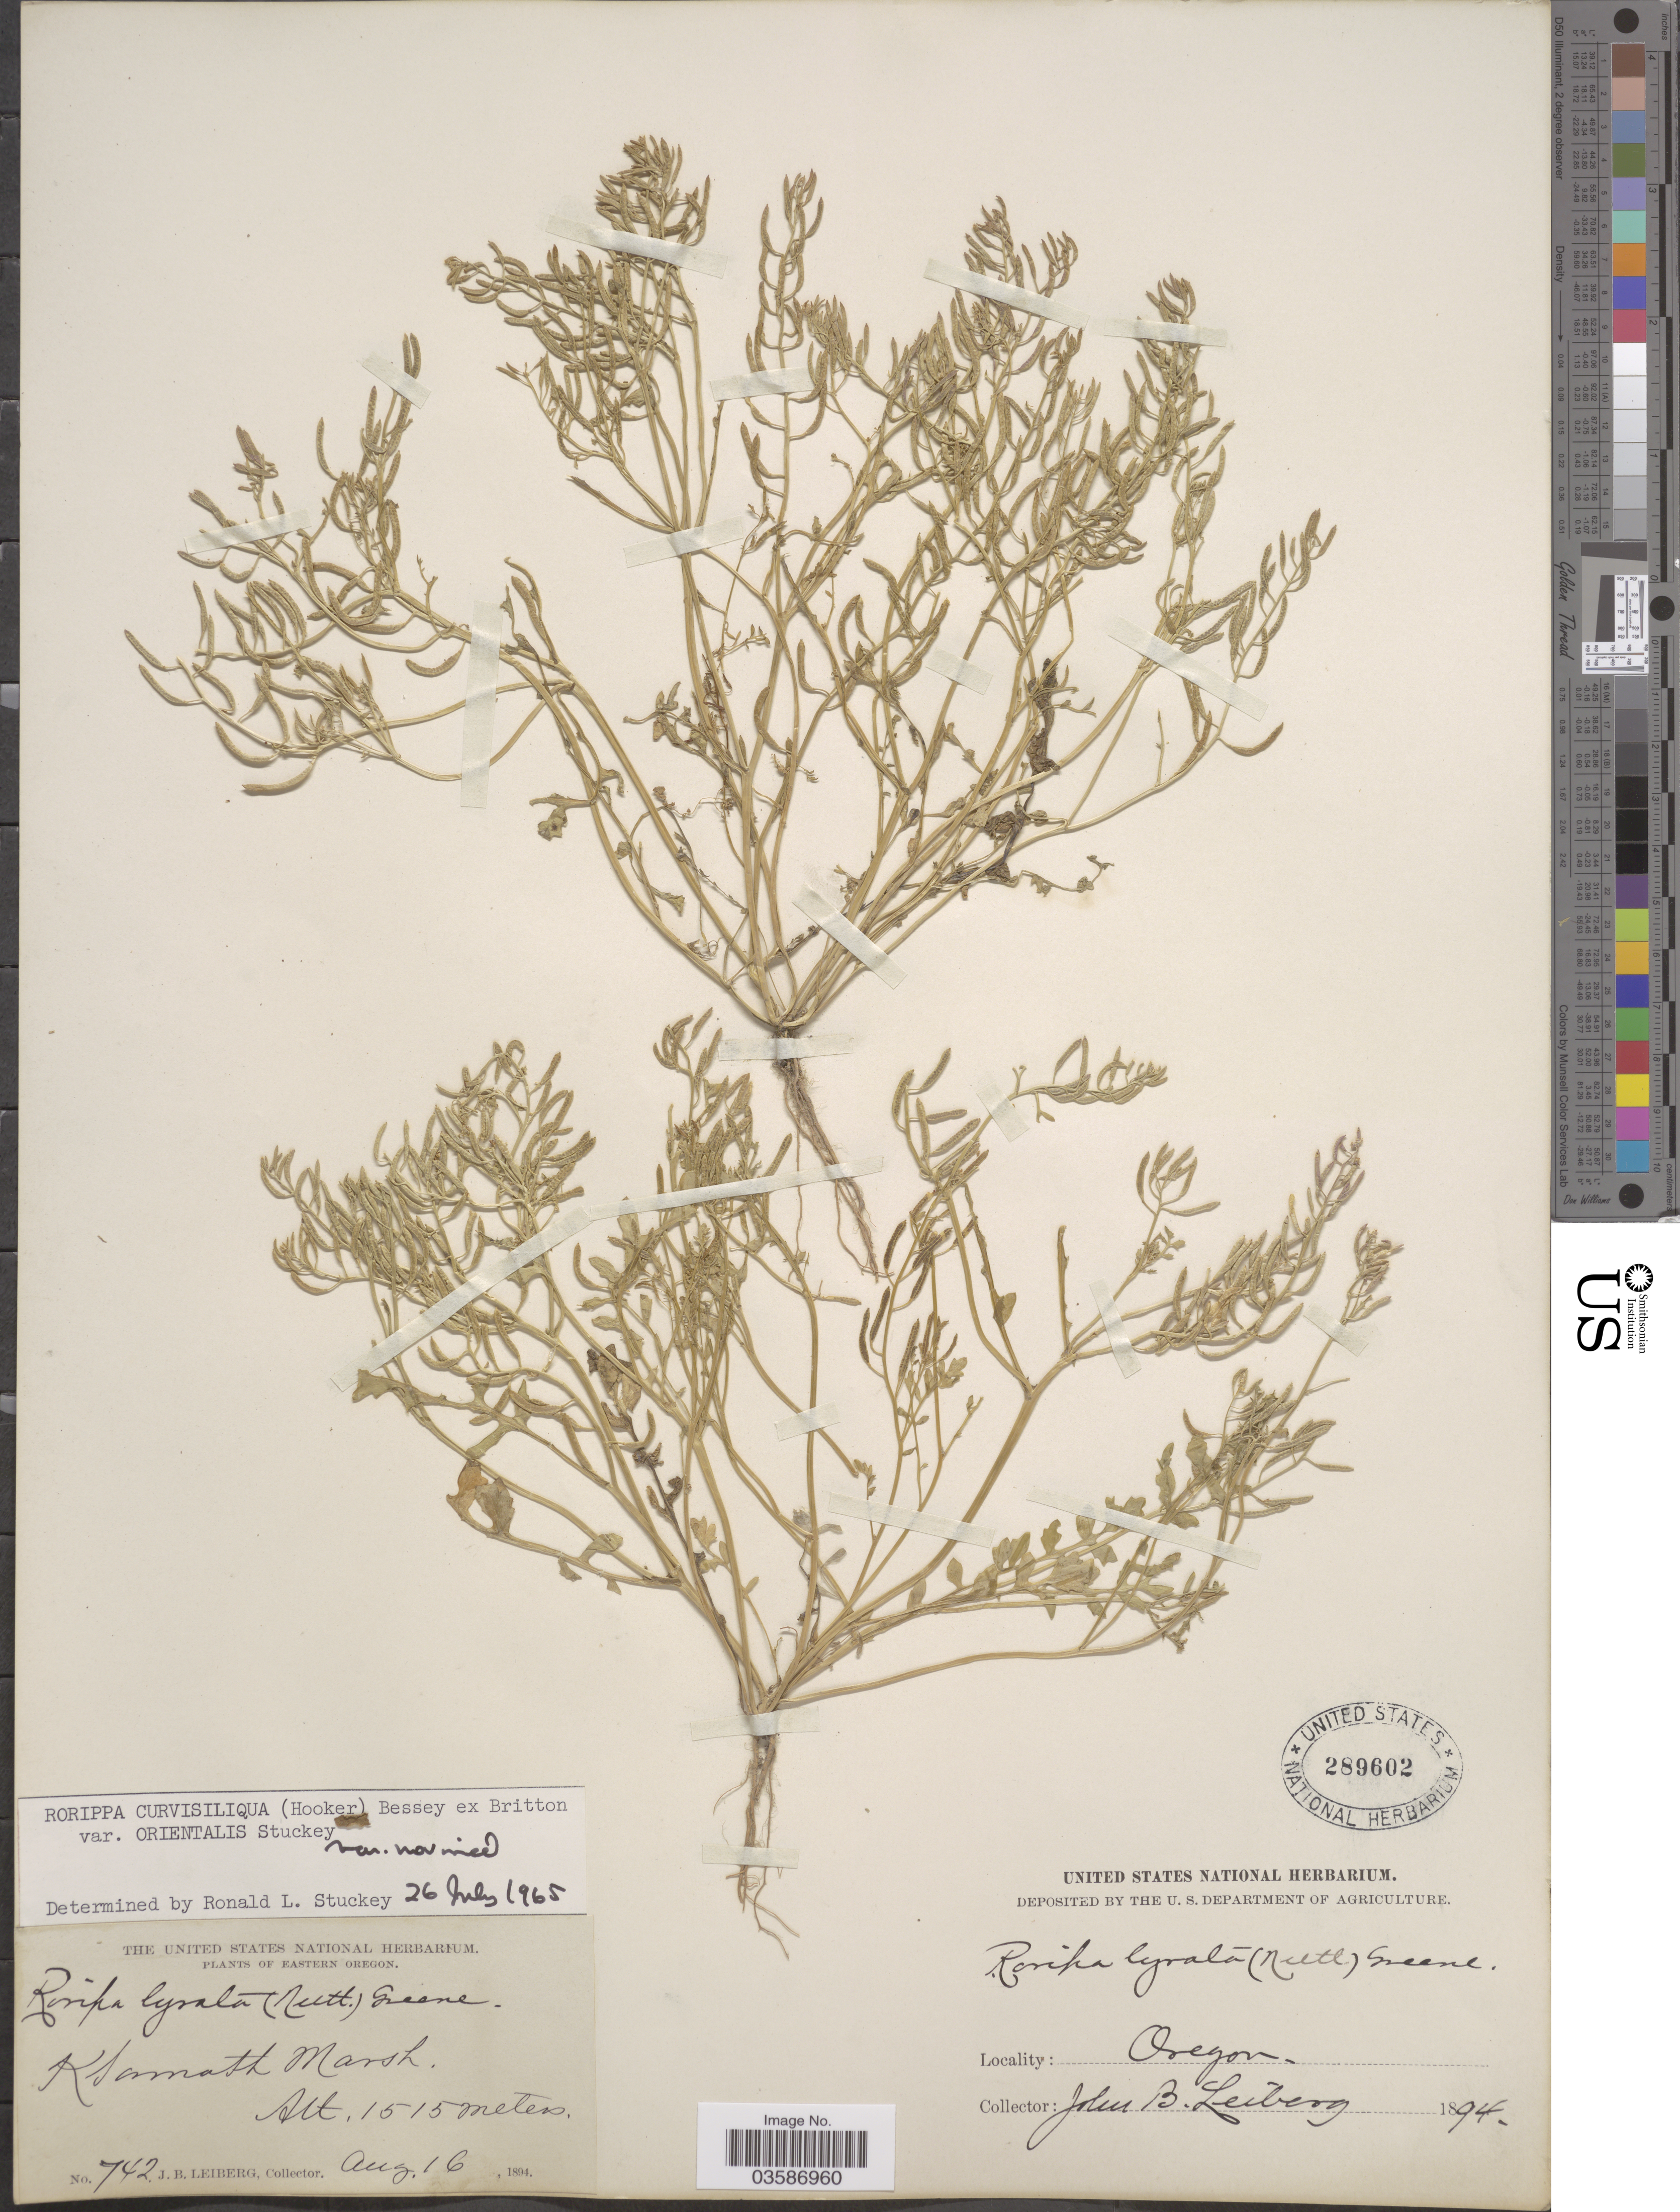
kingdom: Plantae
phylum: Tracheophyta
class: Magnoliopsida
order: Brassicales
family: Brassicaceae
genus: Rorippa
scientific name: Rorippa curvisiliqua var. orientalis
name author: Stuckey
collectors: J. B. Leiberg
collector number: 742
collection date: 1894-08-16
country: United States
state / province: Oregon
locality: Eastern Oregon. Klamath Marsh.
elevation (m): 1515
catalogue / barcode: US 289602